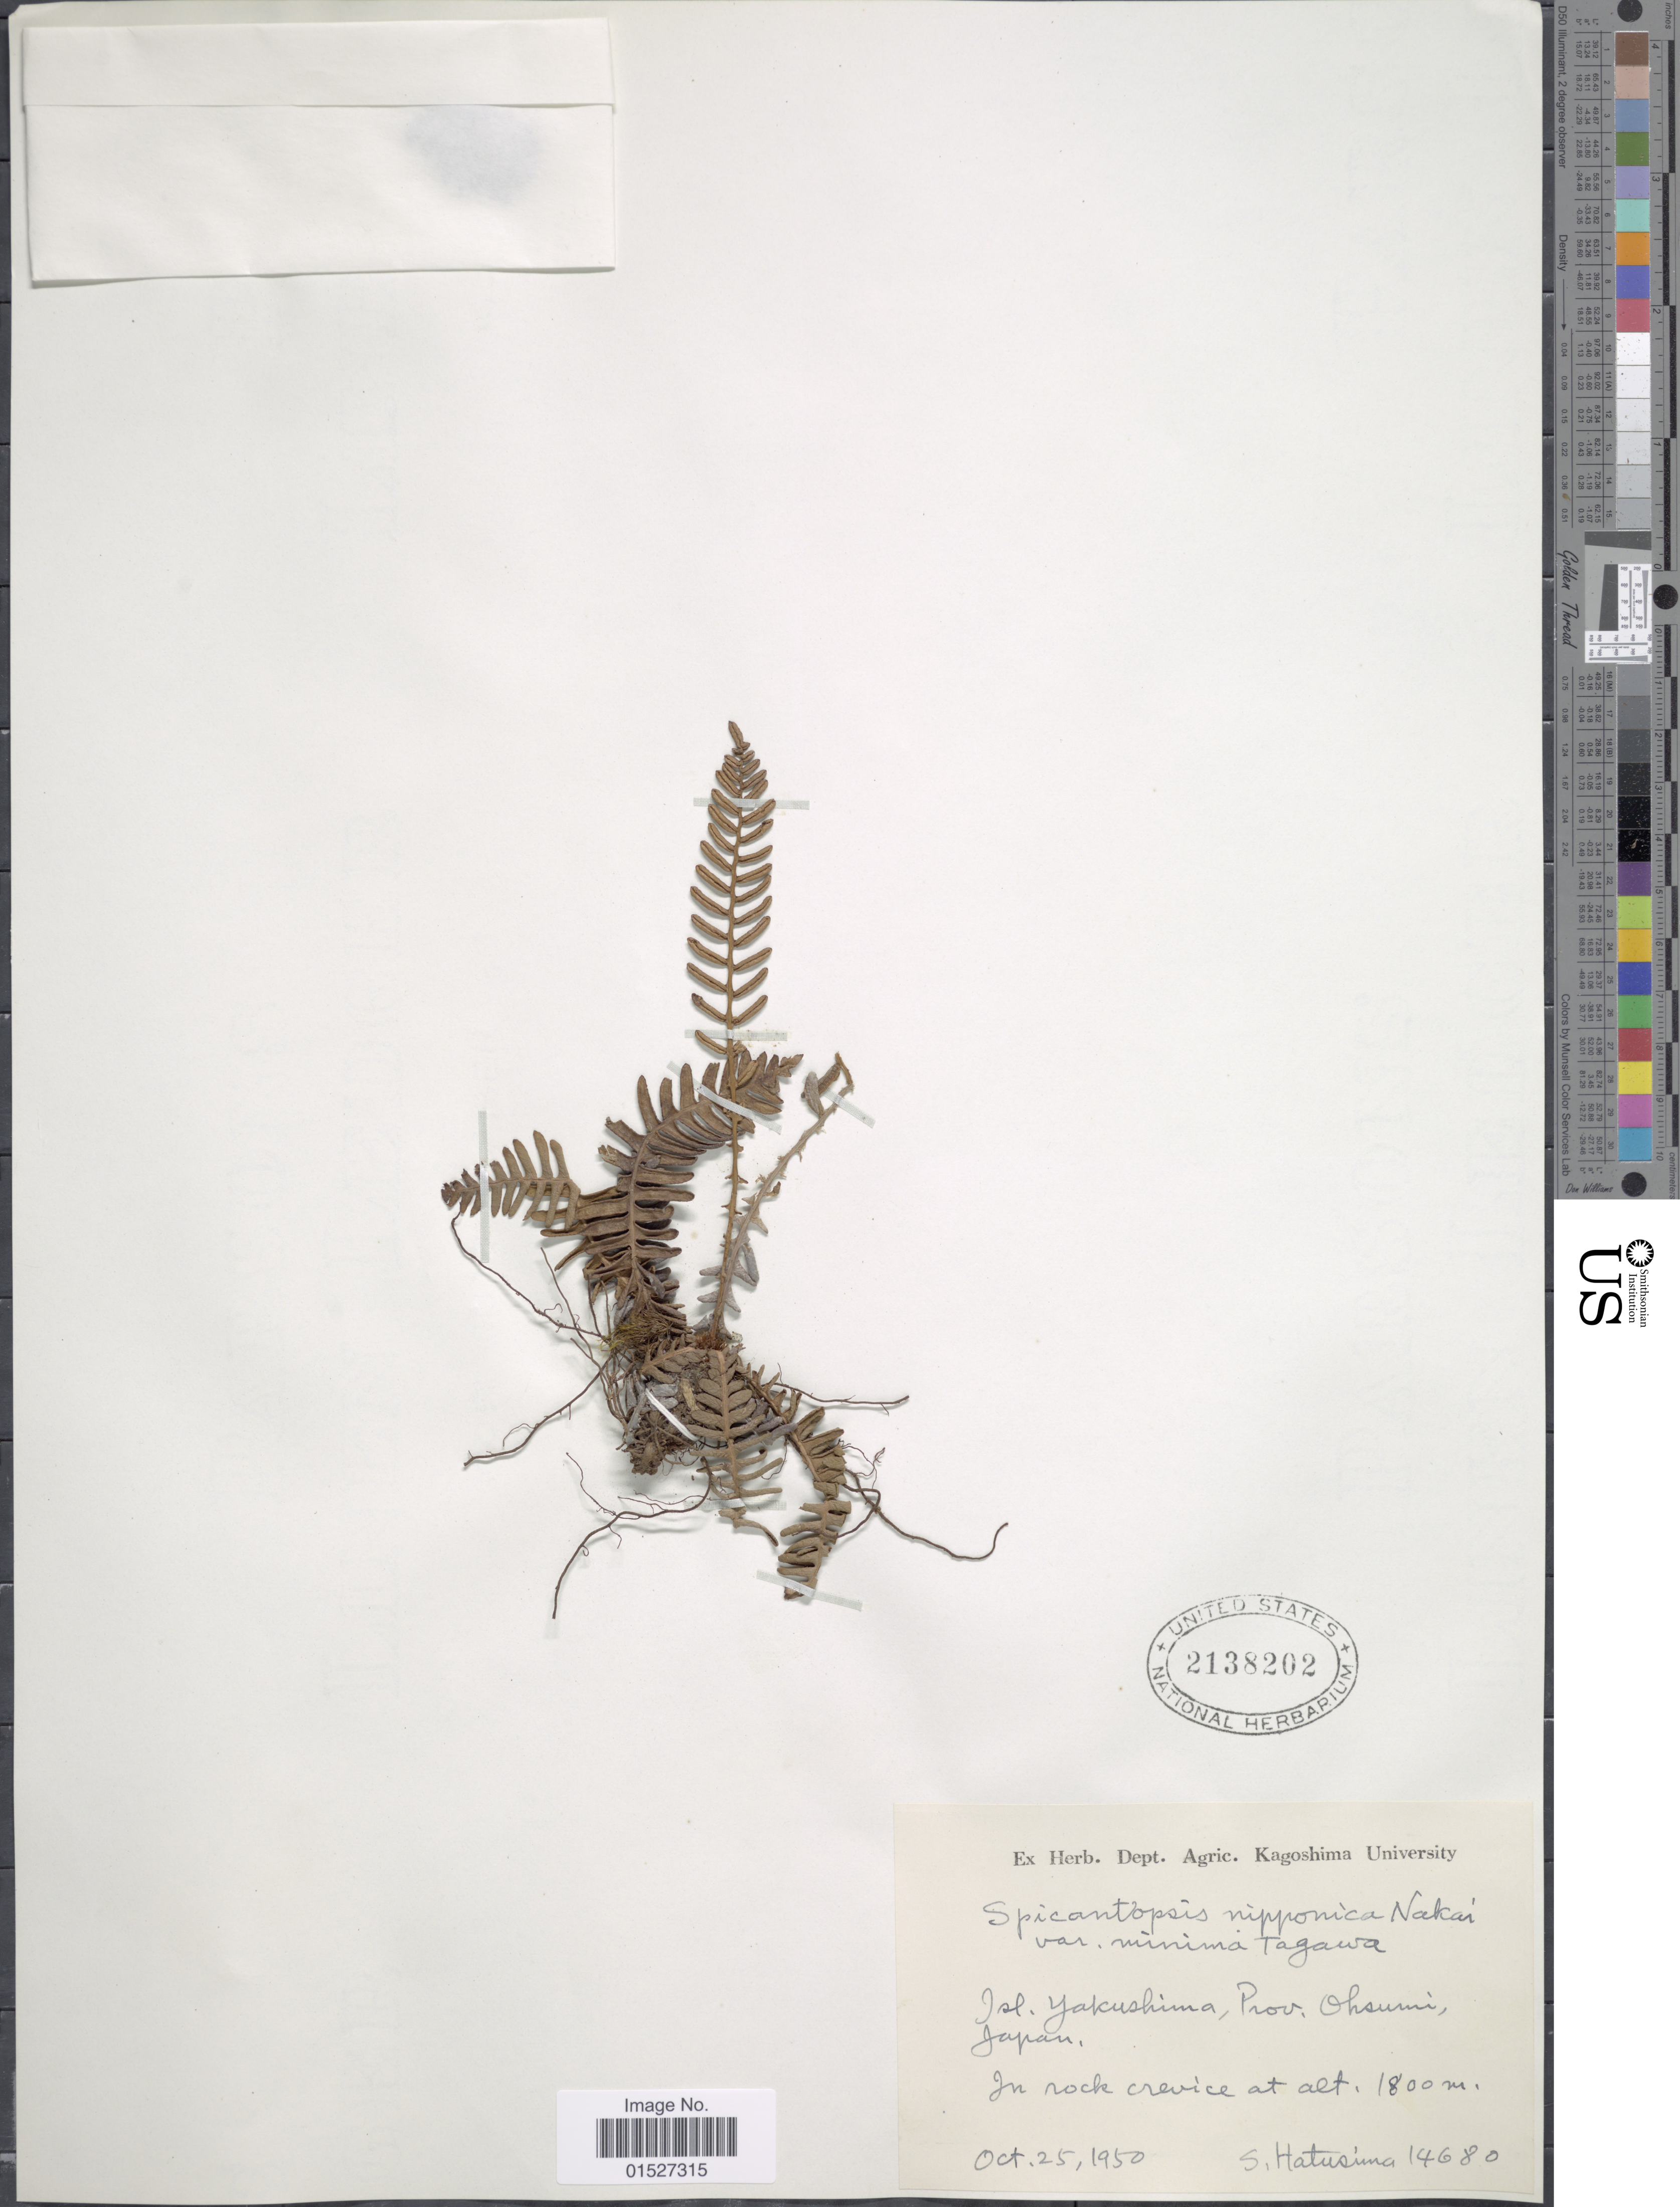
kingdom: Plantae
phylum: Tracheophyta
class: Polypodiopsida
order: Polypodiales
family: Blechnaceae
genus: Blechnum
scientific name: Blechnum nipponicum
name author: (Kunze) Makino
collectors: S. Hatusima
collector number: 14680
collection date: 1950-10-25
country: Japan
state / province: Kagosima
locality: Isl. Yakushima, Prov. Ohsumi.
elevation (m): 1800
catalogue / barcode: US 2138202